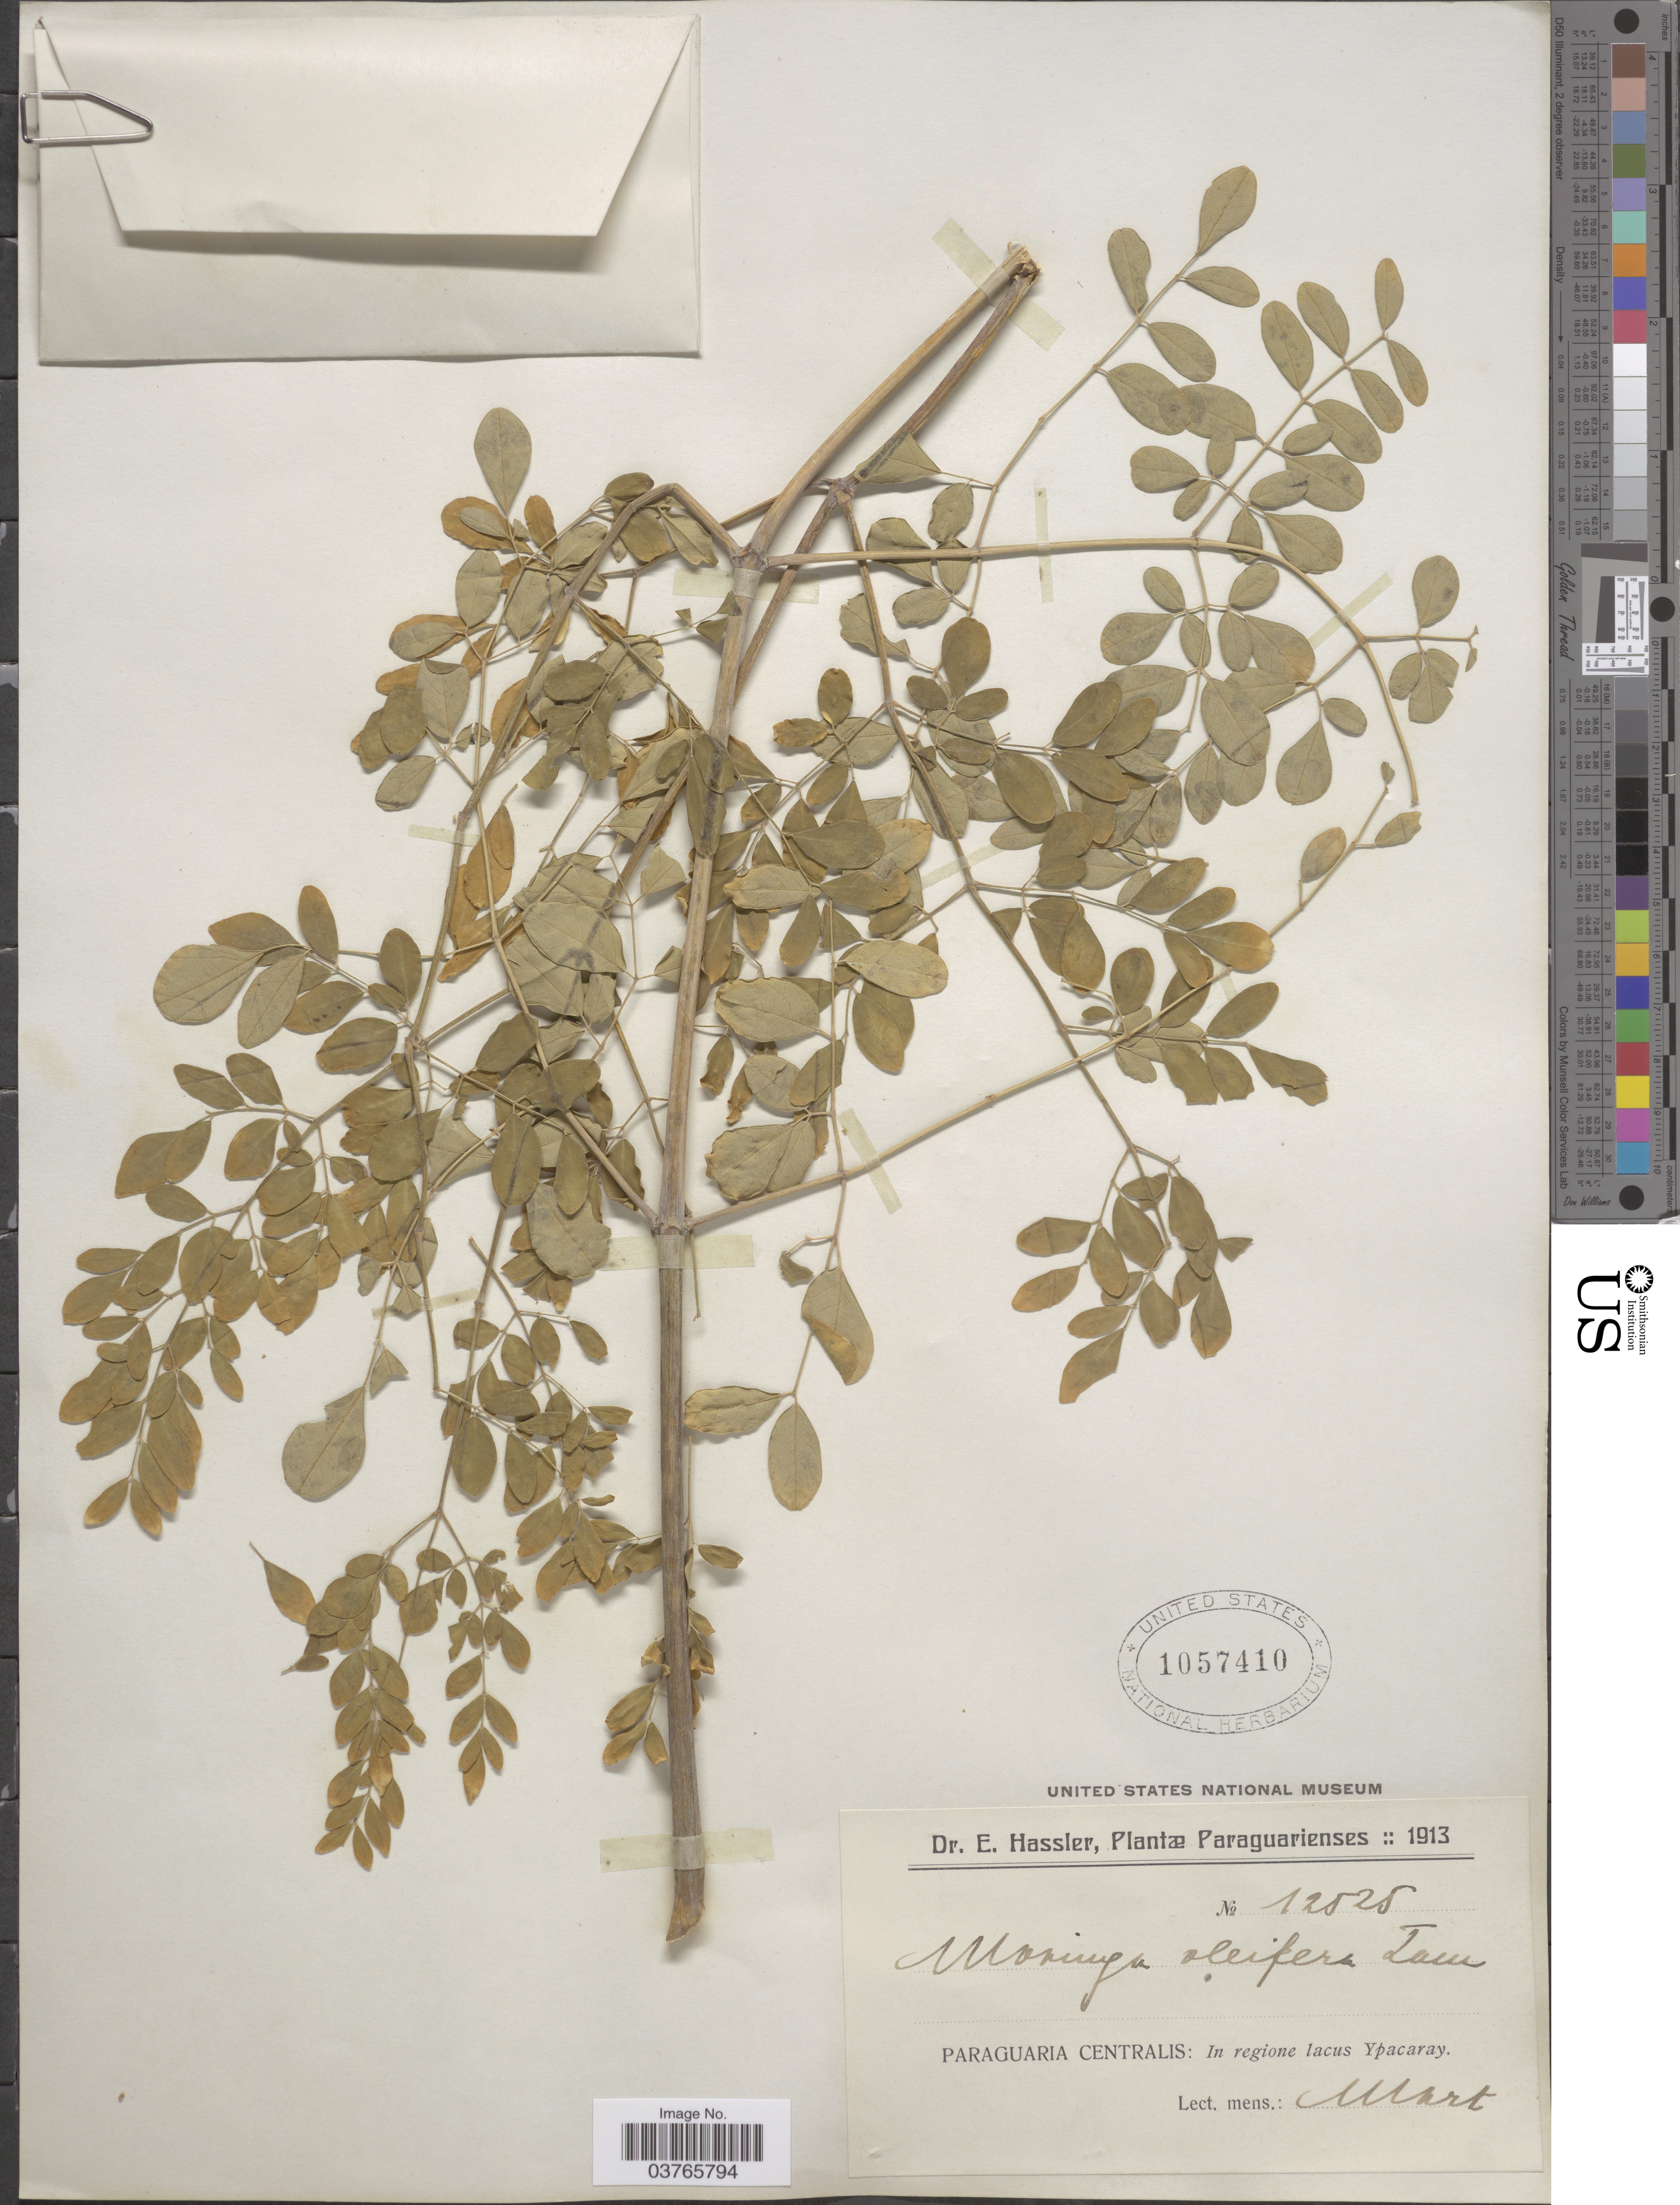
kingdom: Plantae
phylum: Tracheophyta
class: Magnoliopsida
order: Brassicales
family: Moringaceae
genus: Moringa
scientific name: Moringa oleifera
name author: Lam.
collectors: E. Hassler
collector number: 12525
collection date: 1913-03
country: Paraguay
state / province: Paraguari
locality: Paraguaria Centralis: In regione lacus Ypacaray.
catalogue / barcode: US 1057410